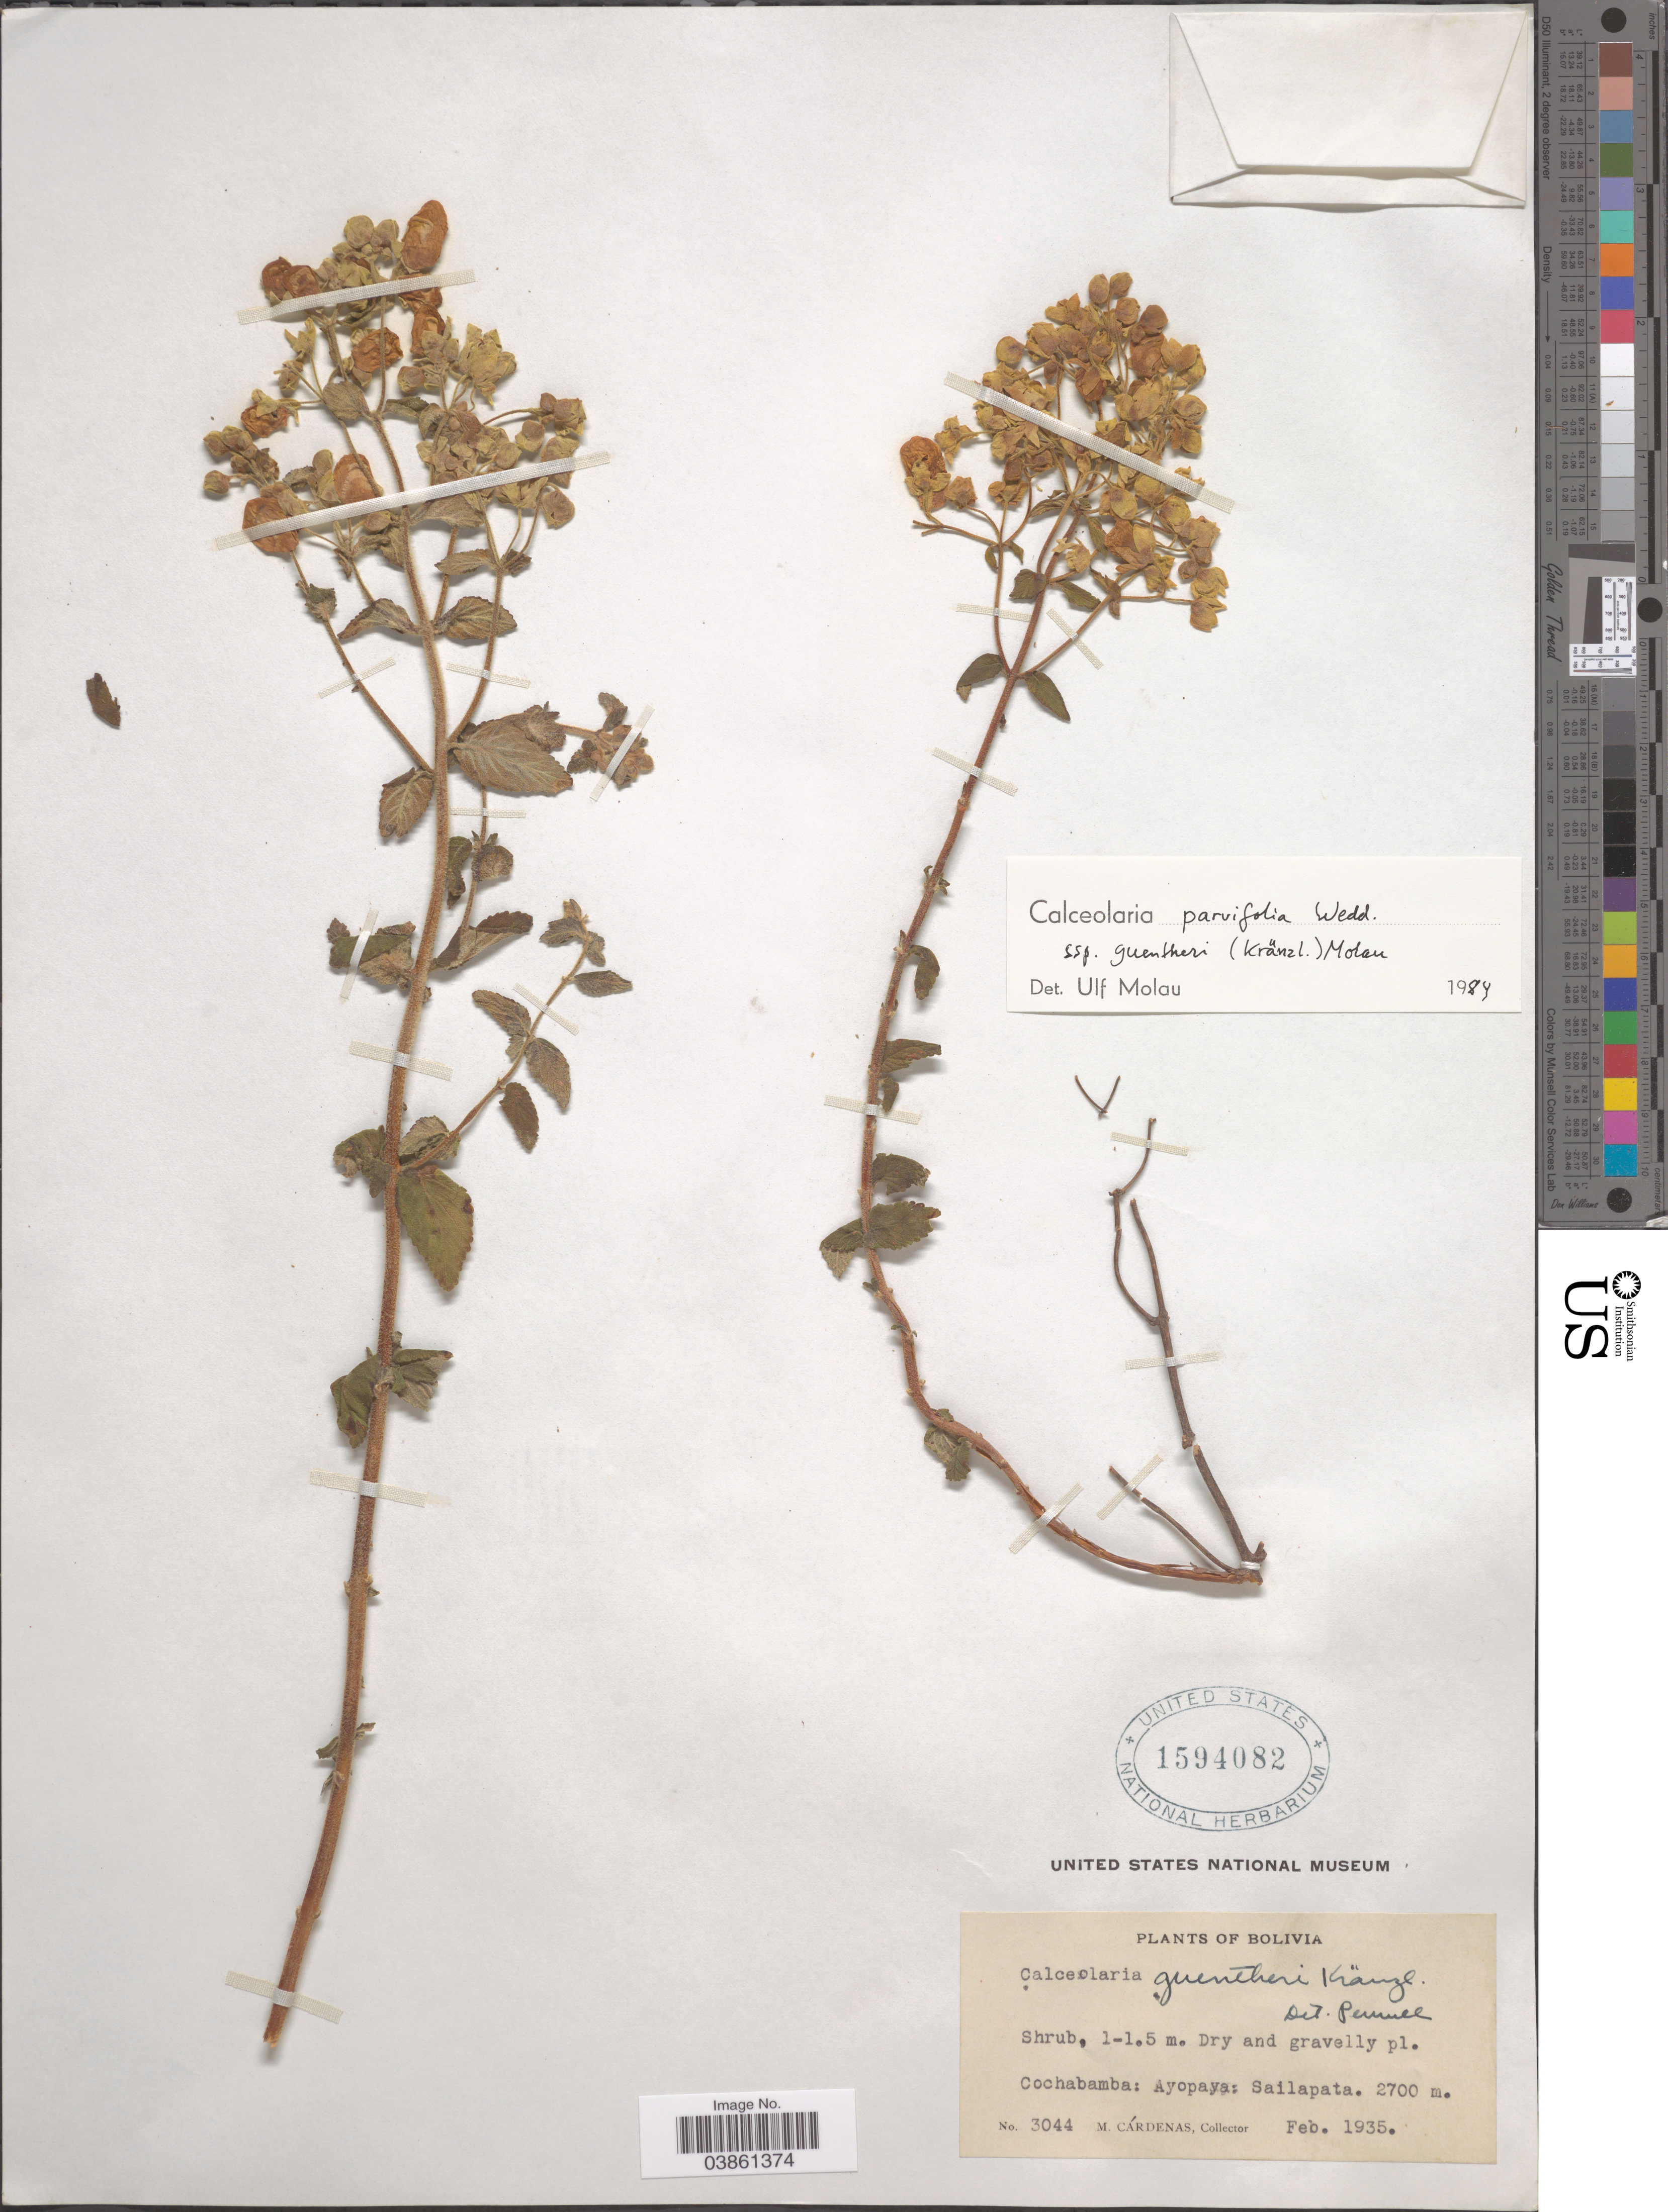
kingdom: Plantae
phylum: Tracheophyta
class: Magnoliopsida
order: Lamiales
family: Calceolariaceae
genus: Calceolaria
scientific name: Calceolaria parvifolia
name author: Wedd.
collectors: M. Cárdenas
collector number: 3044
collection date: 1935-02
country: Bolivia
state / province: Cochabamba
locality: Ayopaya: Sailapata.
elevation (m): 2700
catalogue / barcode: US 1594082